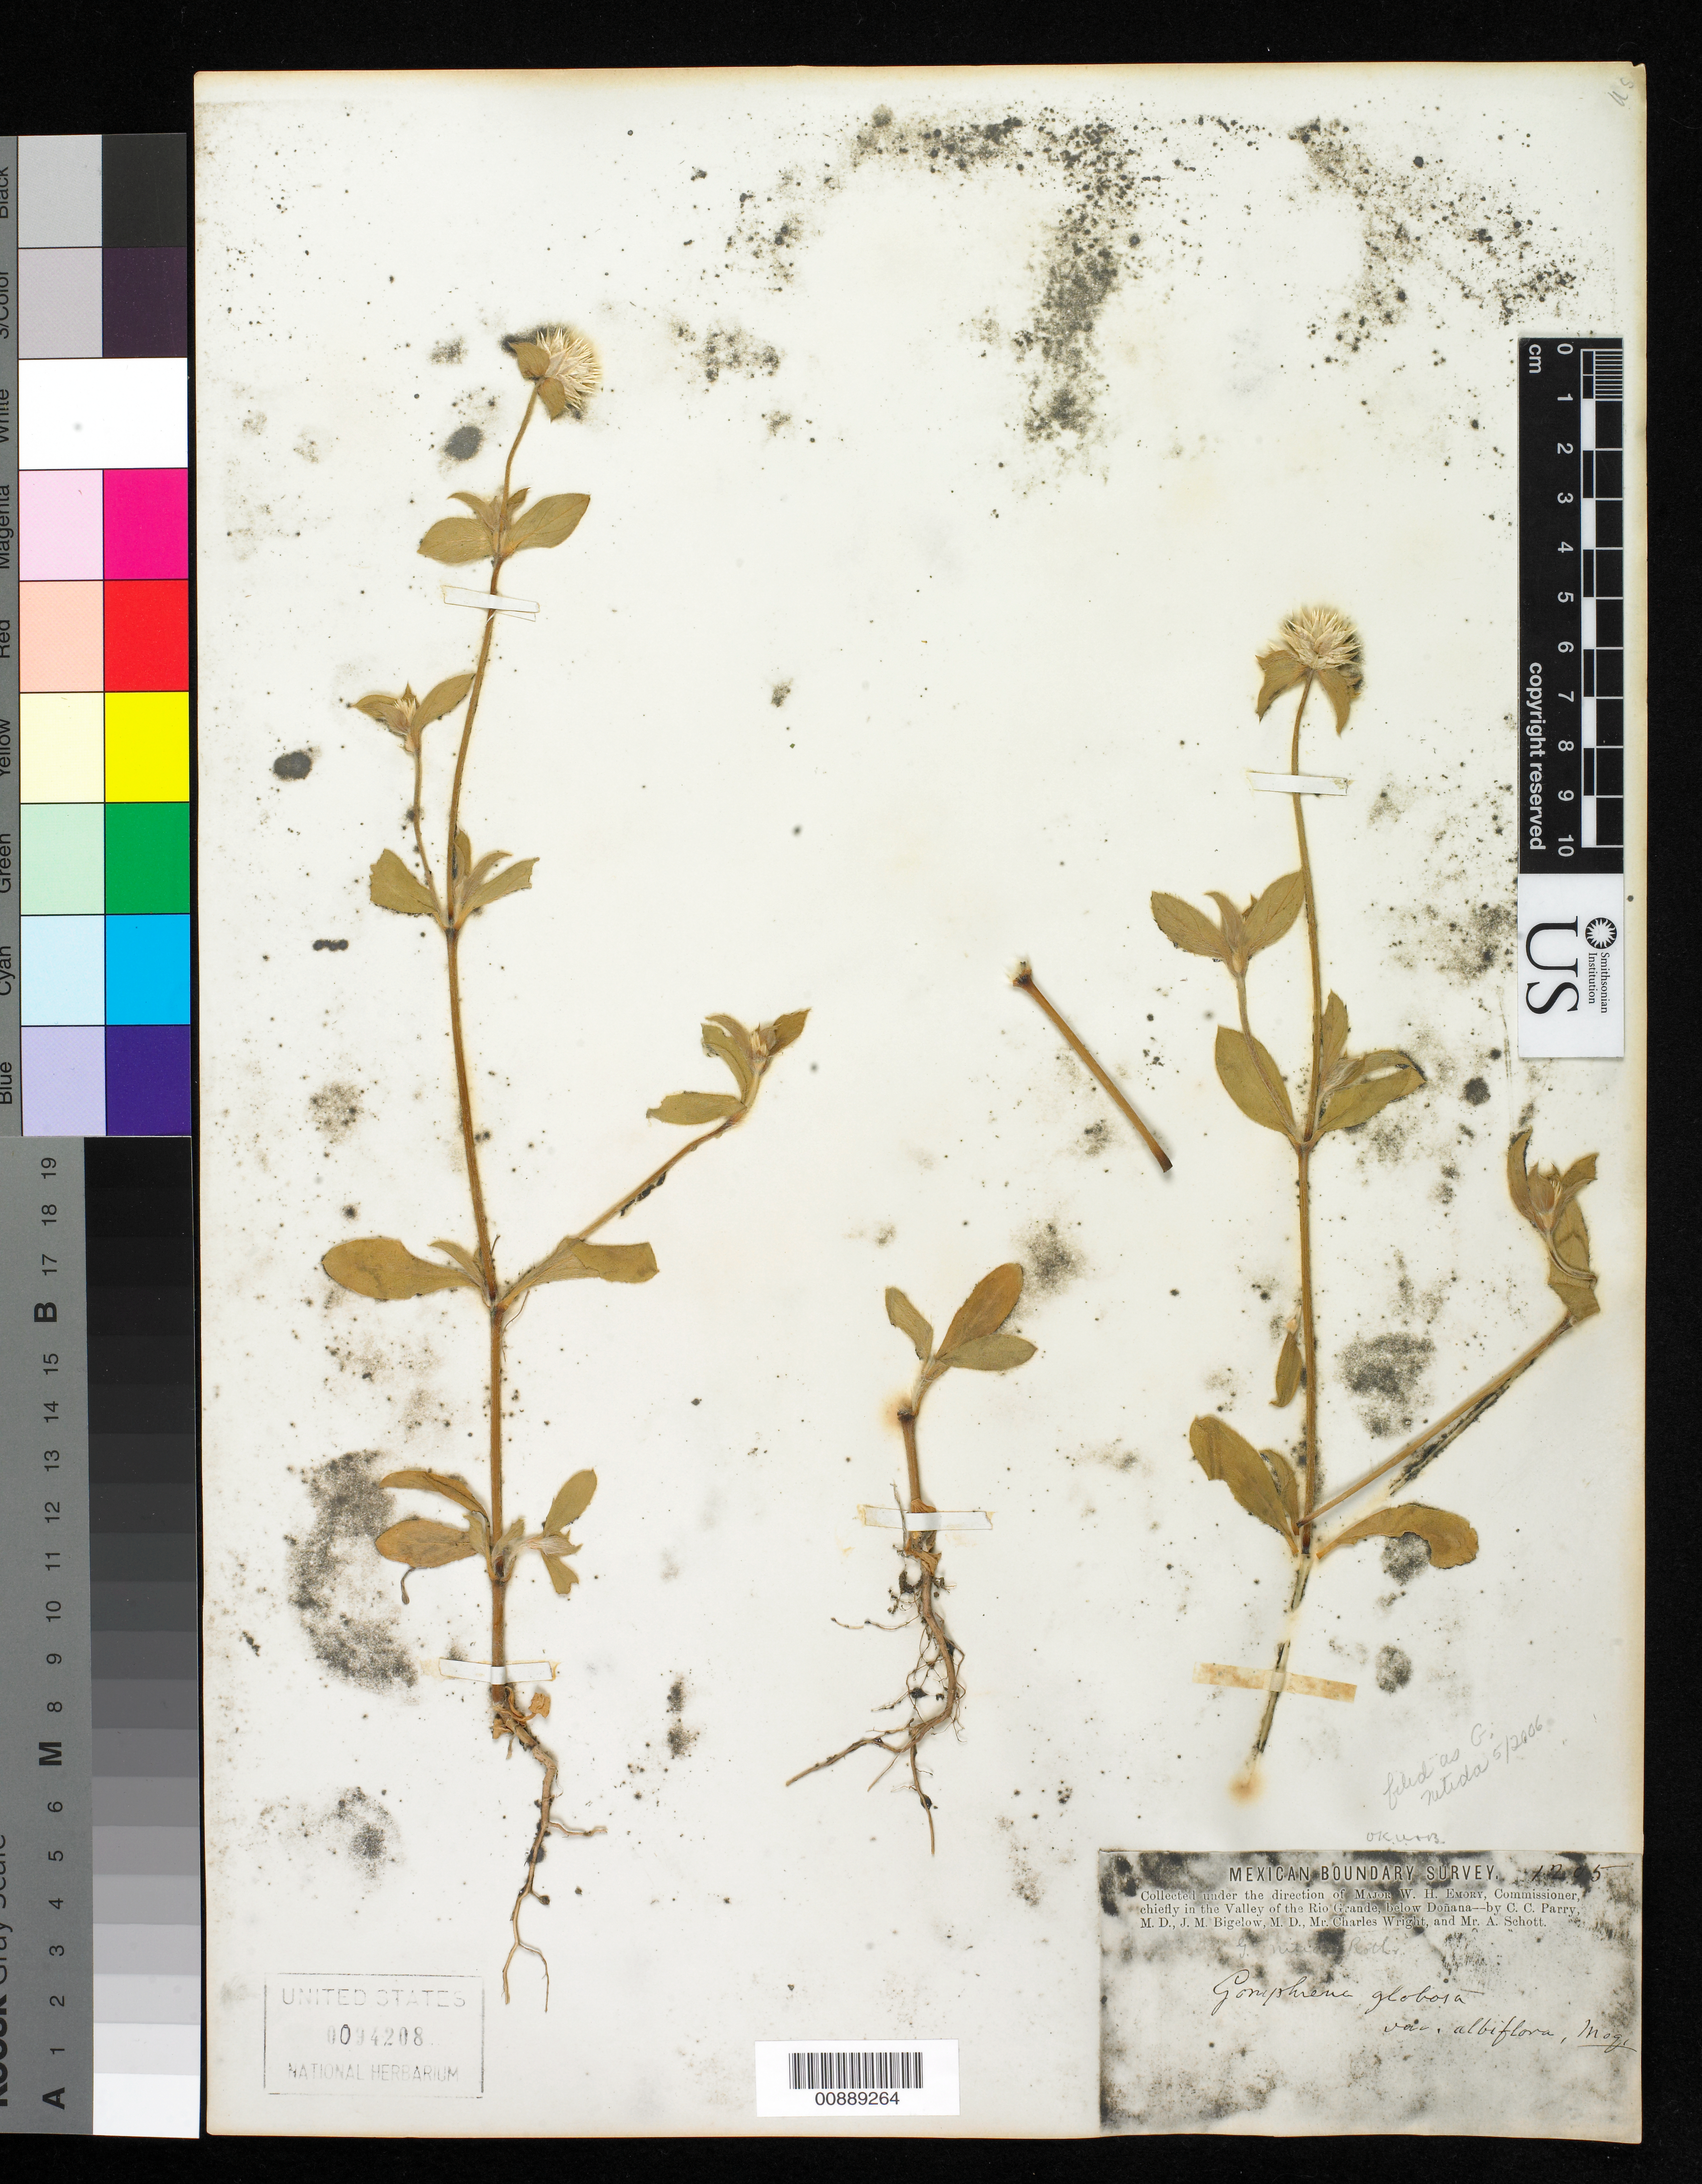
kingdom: Plantae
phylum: Tracheophyta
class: Magnoliopsida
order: Caryophyllales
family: Amaranthaceae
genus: Gomphrena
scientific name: Gomphrena nitida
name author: Rothr.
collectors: C. C. Parry, J. M. Bigelow, C. Wright & A. C. V. Schott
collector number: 1205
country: United States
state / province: New Mexico / Texas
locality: Valley of the Rio Grande, below Doñana.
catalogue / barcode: US 94208